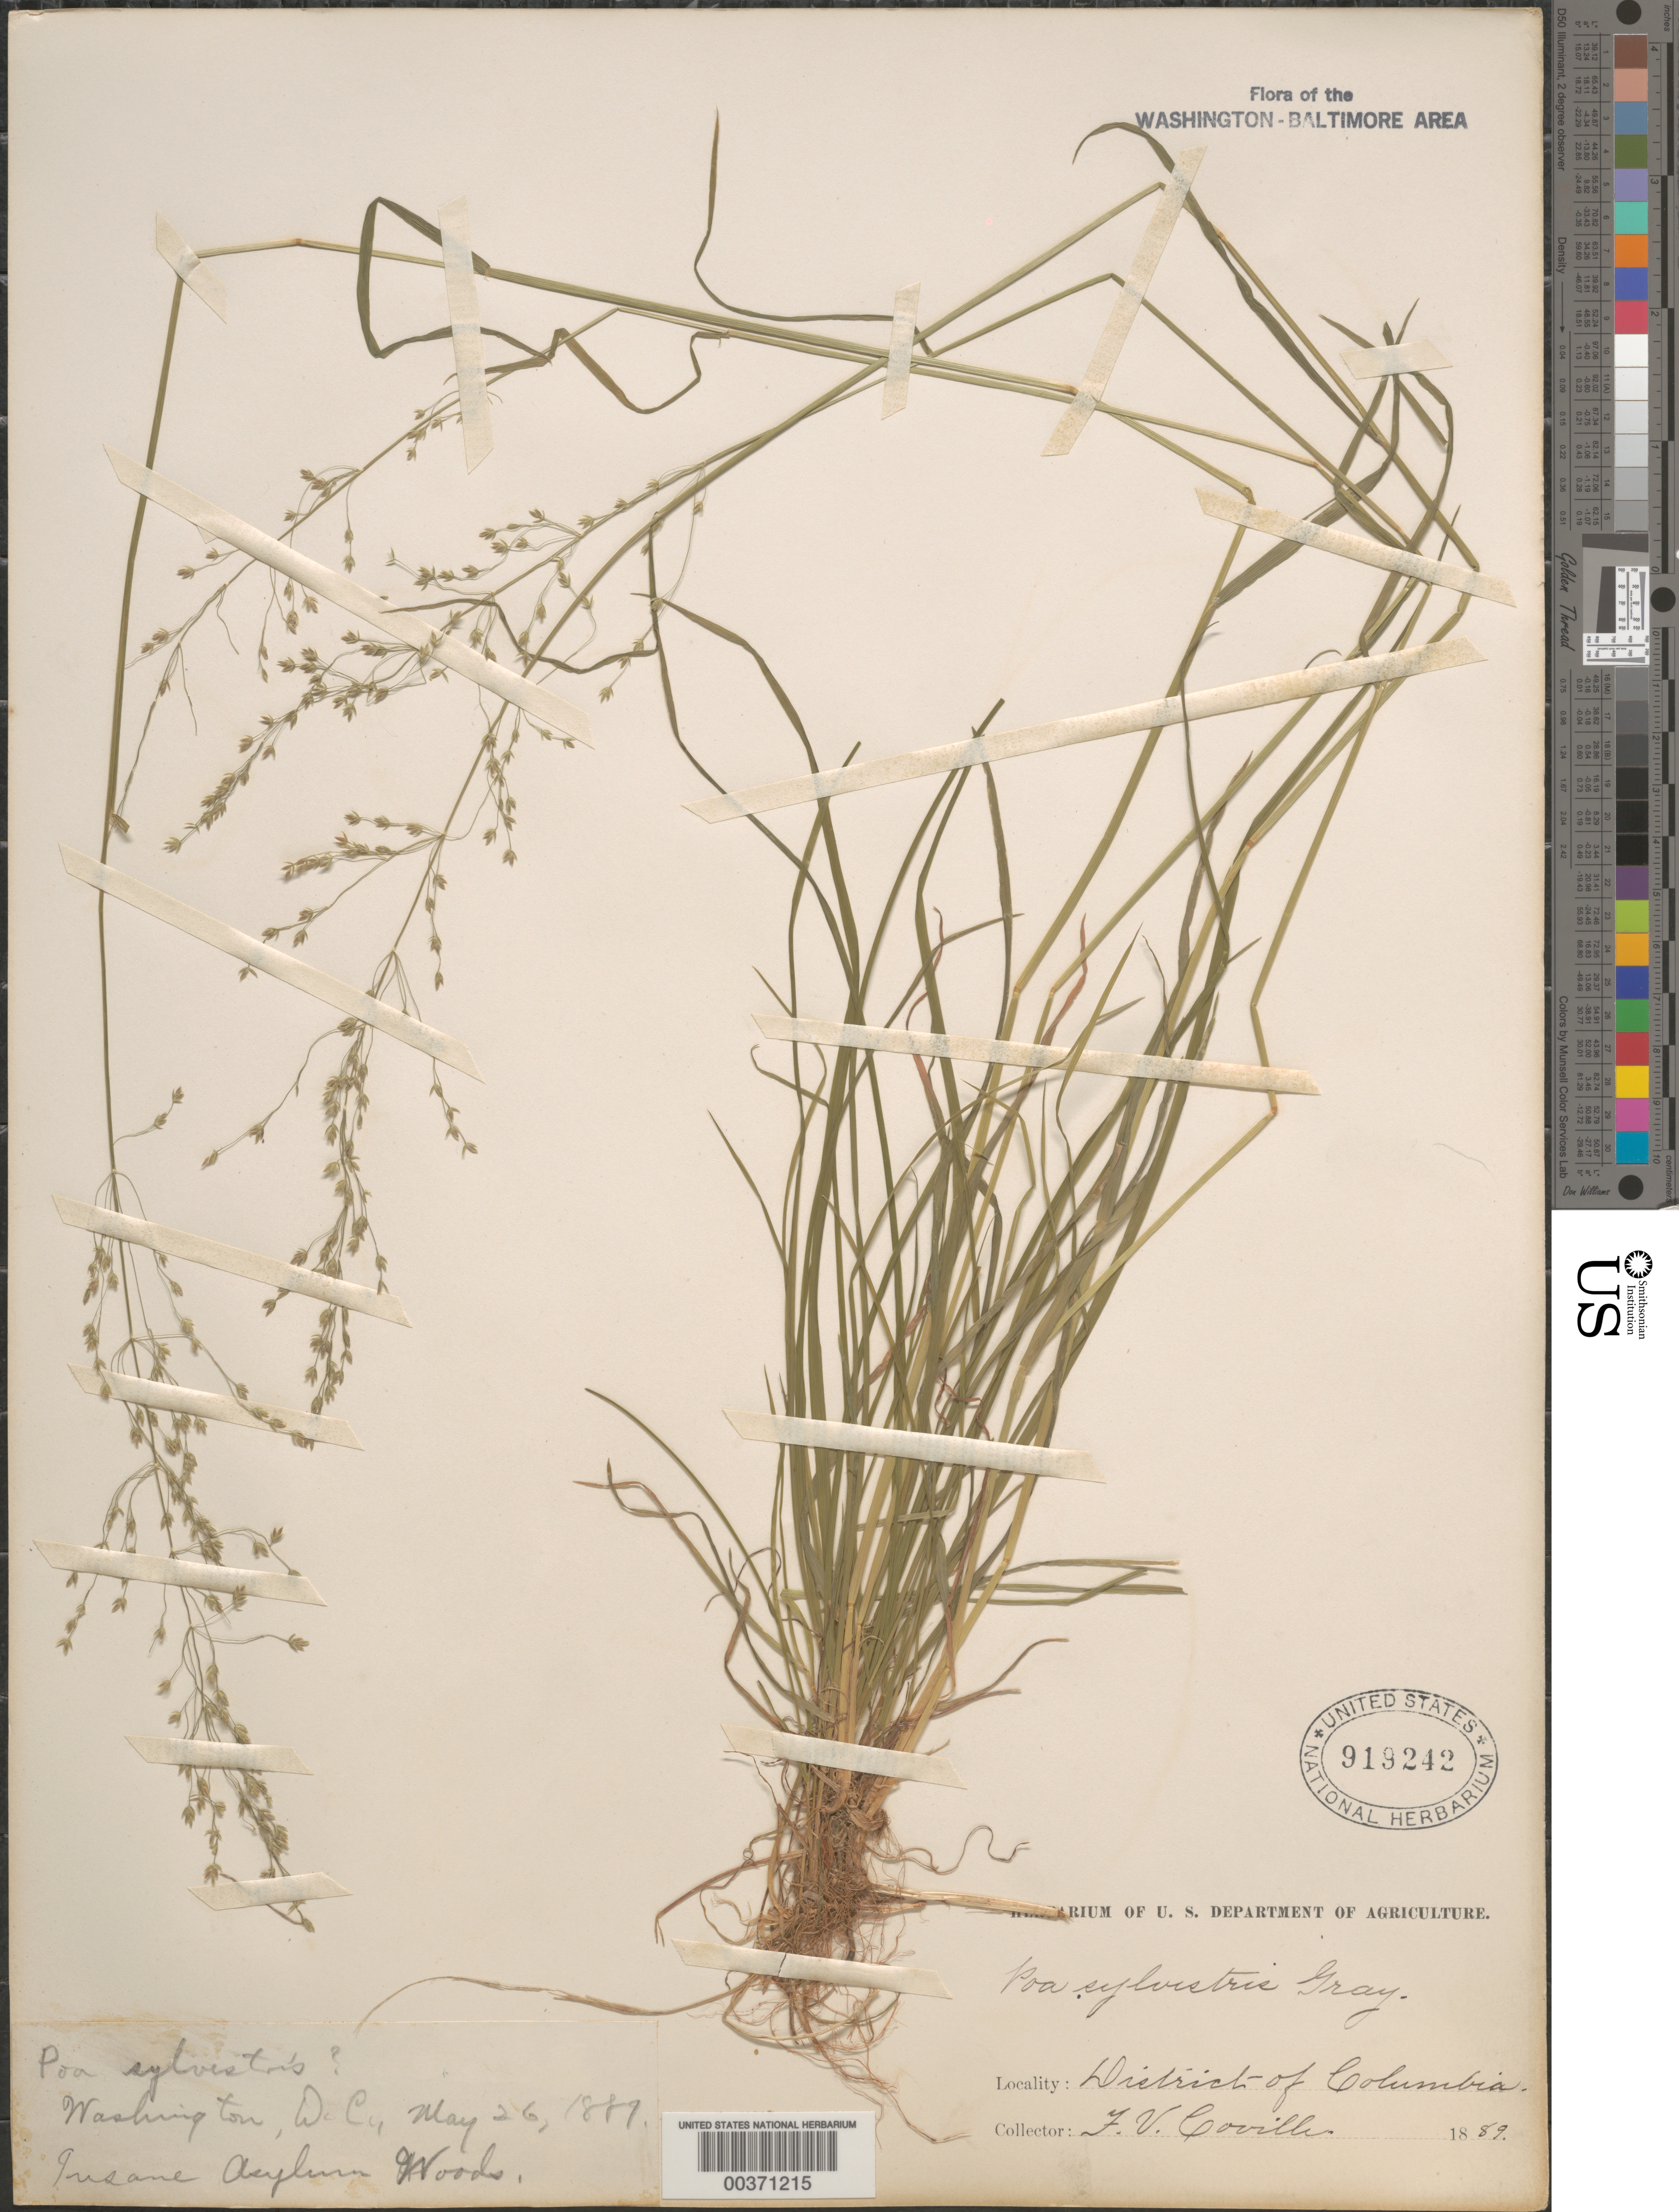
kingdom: Plantae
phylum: Tracheophyta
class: Liliopsida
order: Poales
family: Poaceae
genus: Poa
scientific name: Poa sylvestris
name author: A. Gray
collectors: F. V. Coville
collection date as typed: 1859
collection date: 1859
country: United States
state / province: District of Columbia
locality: Washington DC and vicinity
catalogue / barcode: US 919242